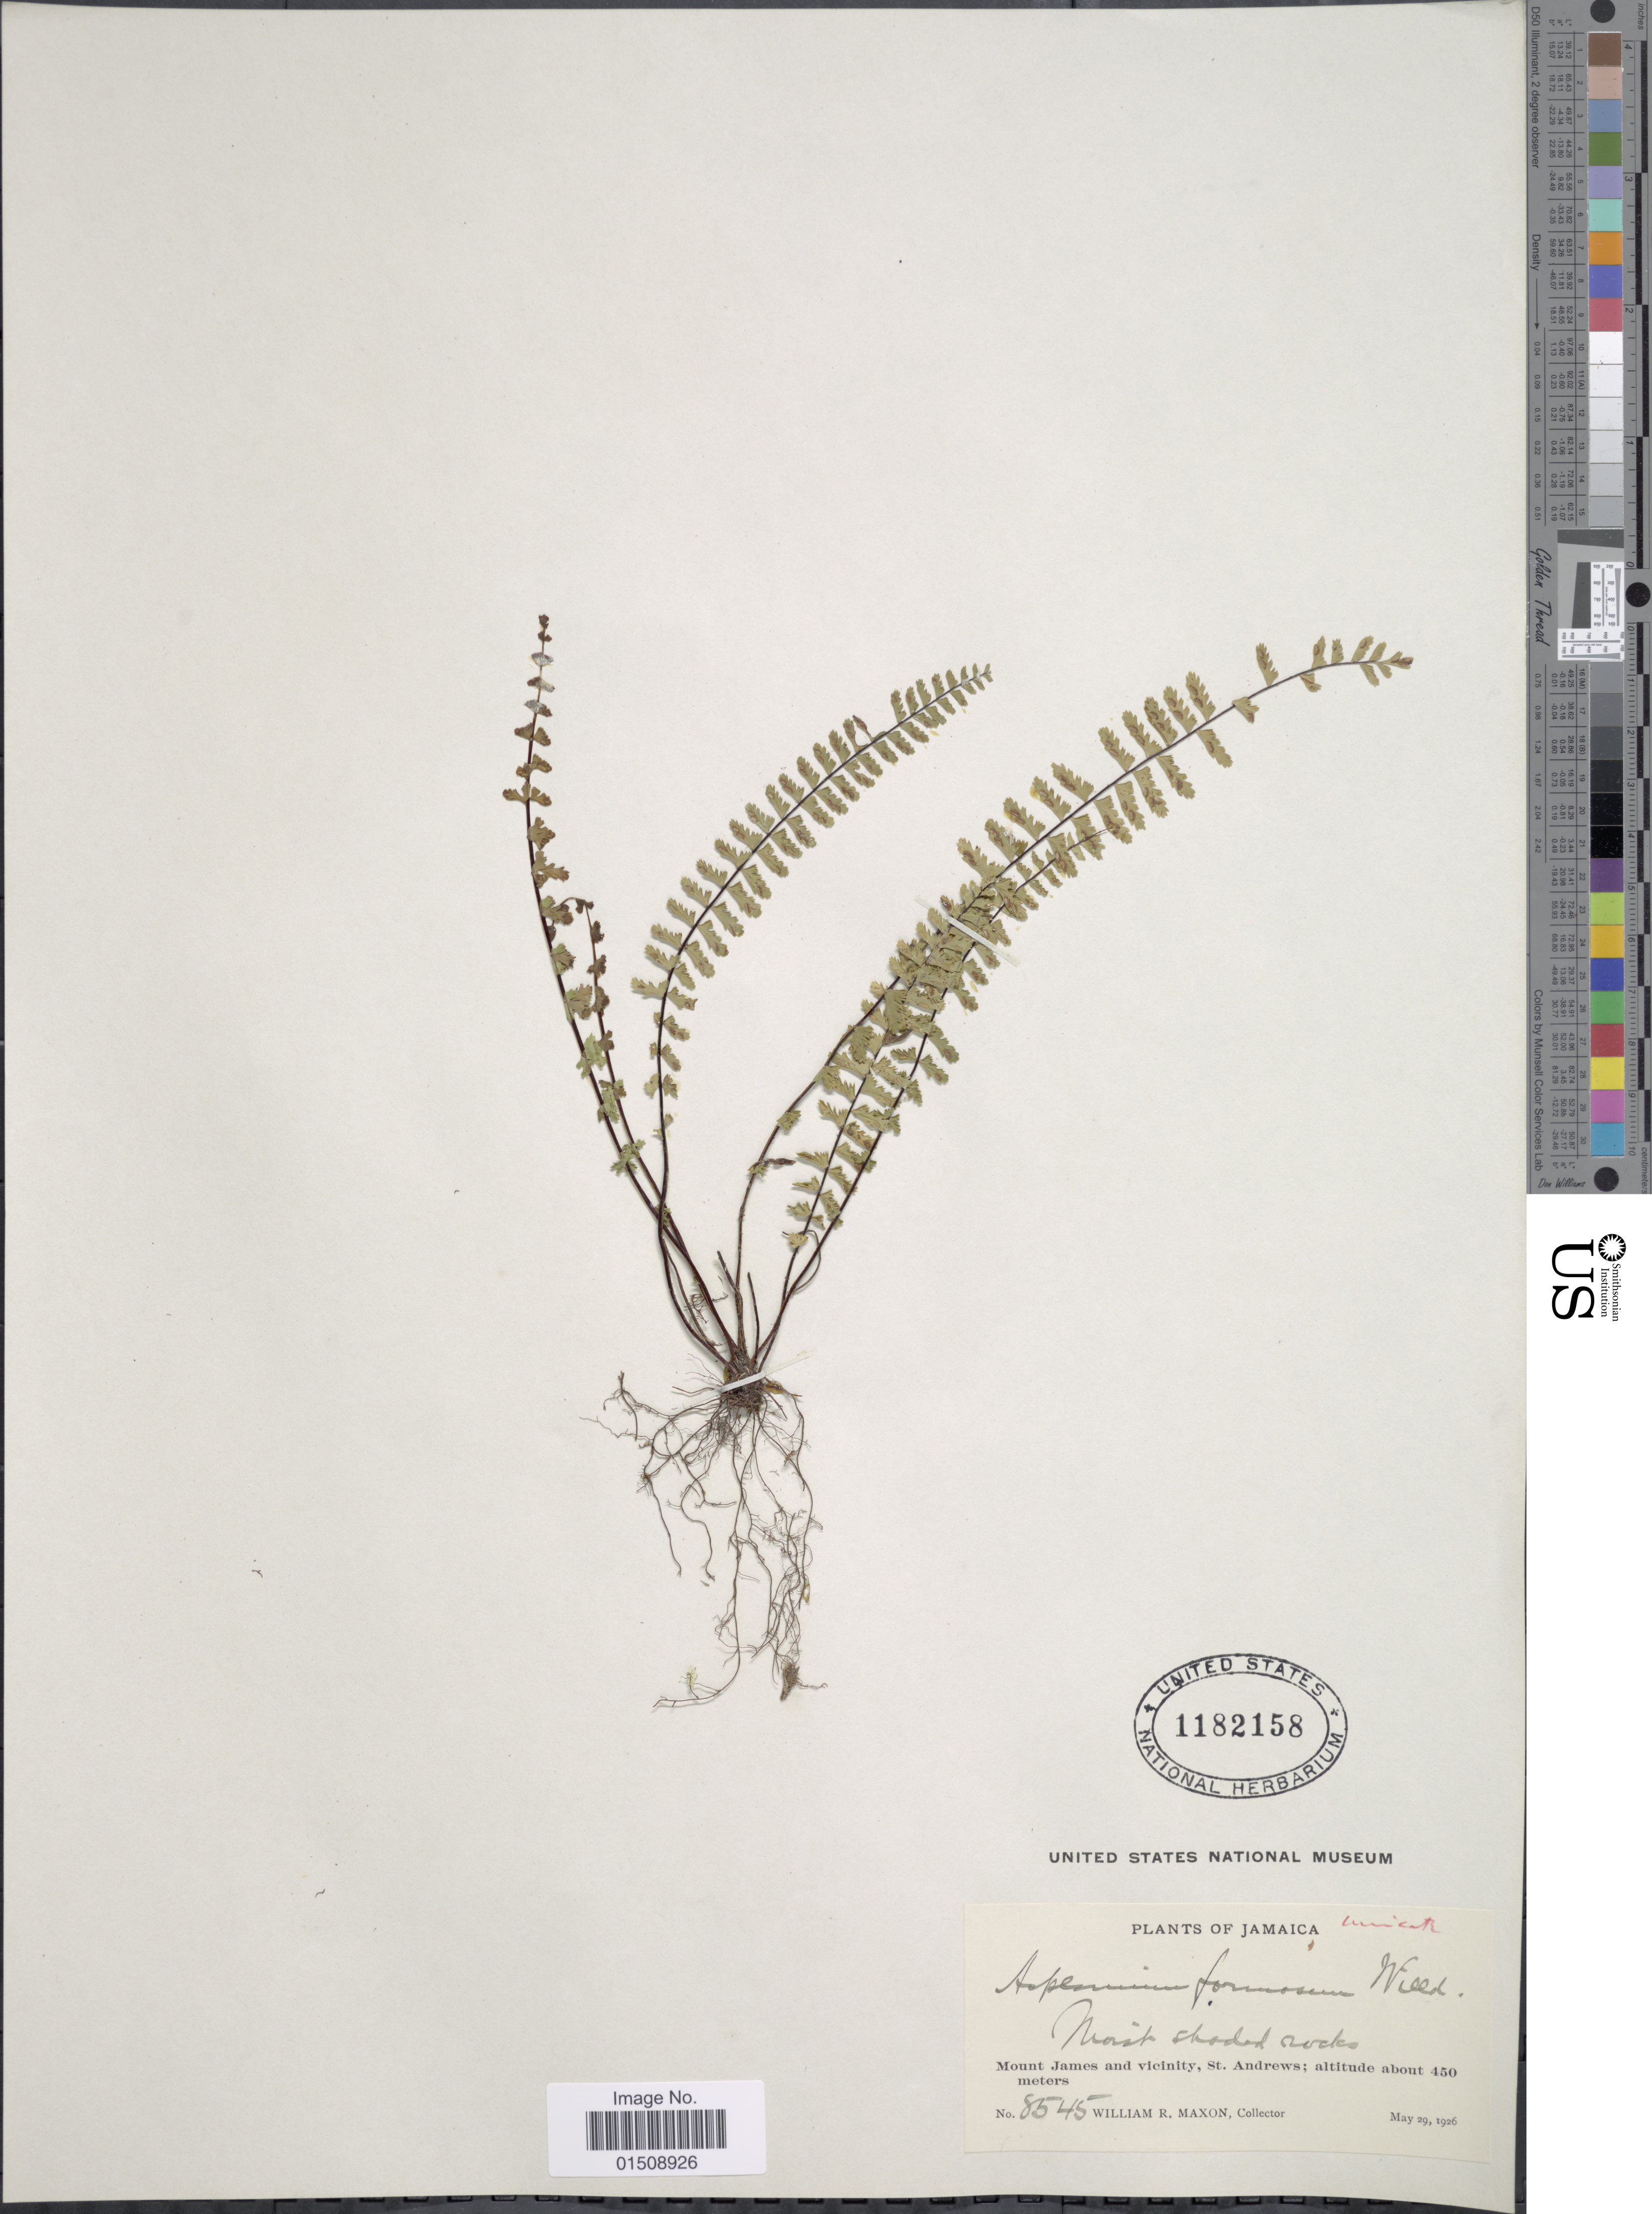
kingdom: Plantae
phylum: Tracheophyta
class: Polypodiopsida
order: Polypodiales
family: Aspleniaceae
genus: Asplenium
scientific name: Asplenium formosum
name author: Willd.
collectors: W. R. Maxon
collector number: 8545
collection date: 1926-05-29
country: Jamaica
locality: Mount James and vicinity, St. Andrews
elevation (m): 450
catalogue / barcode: US 1182158